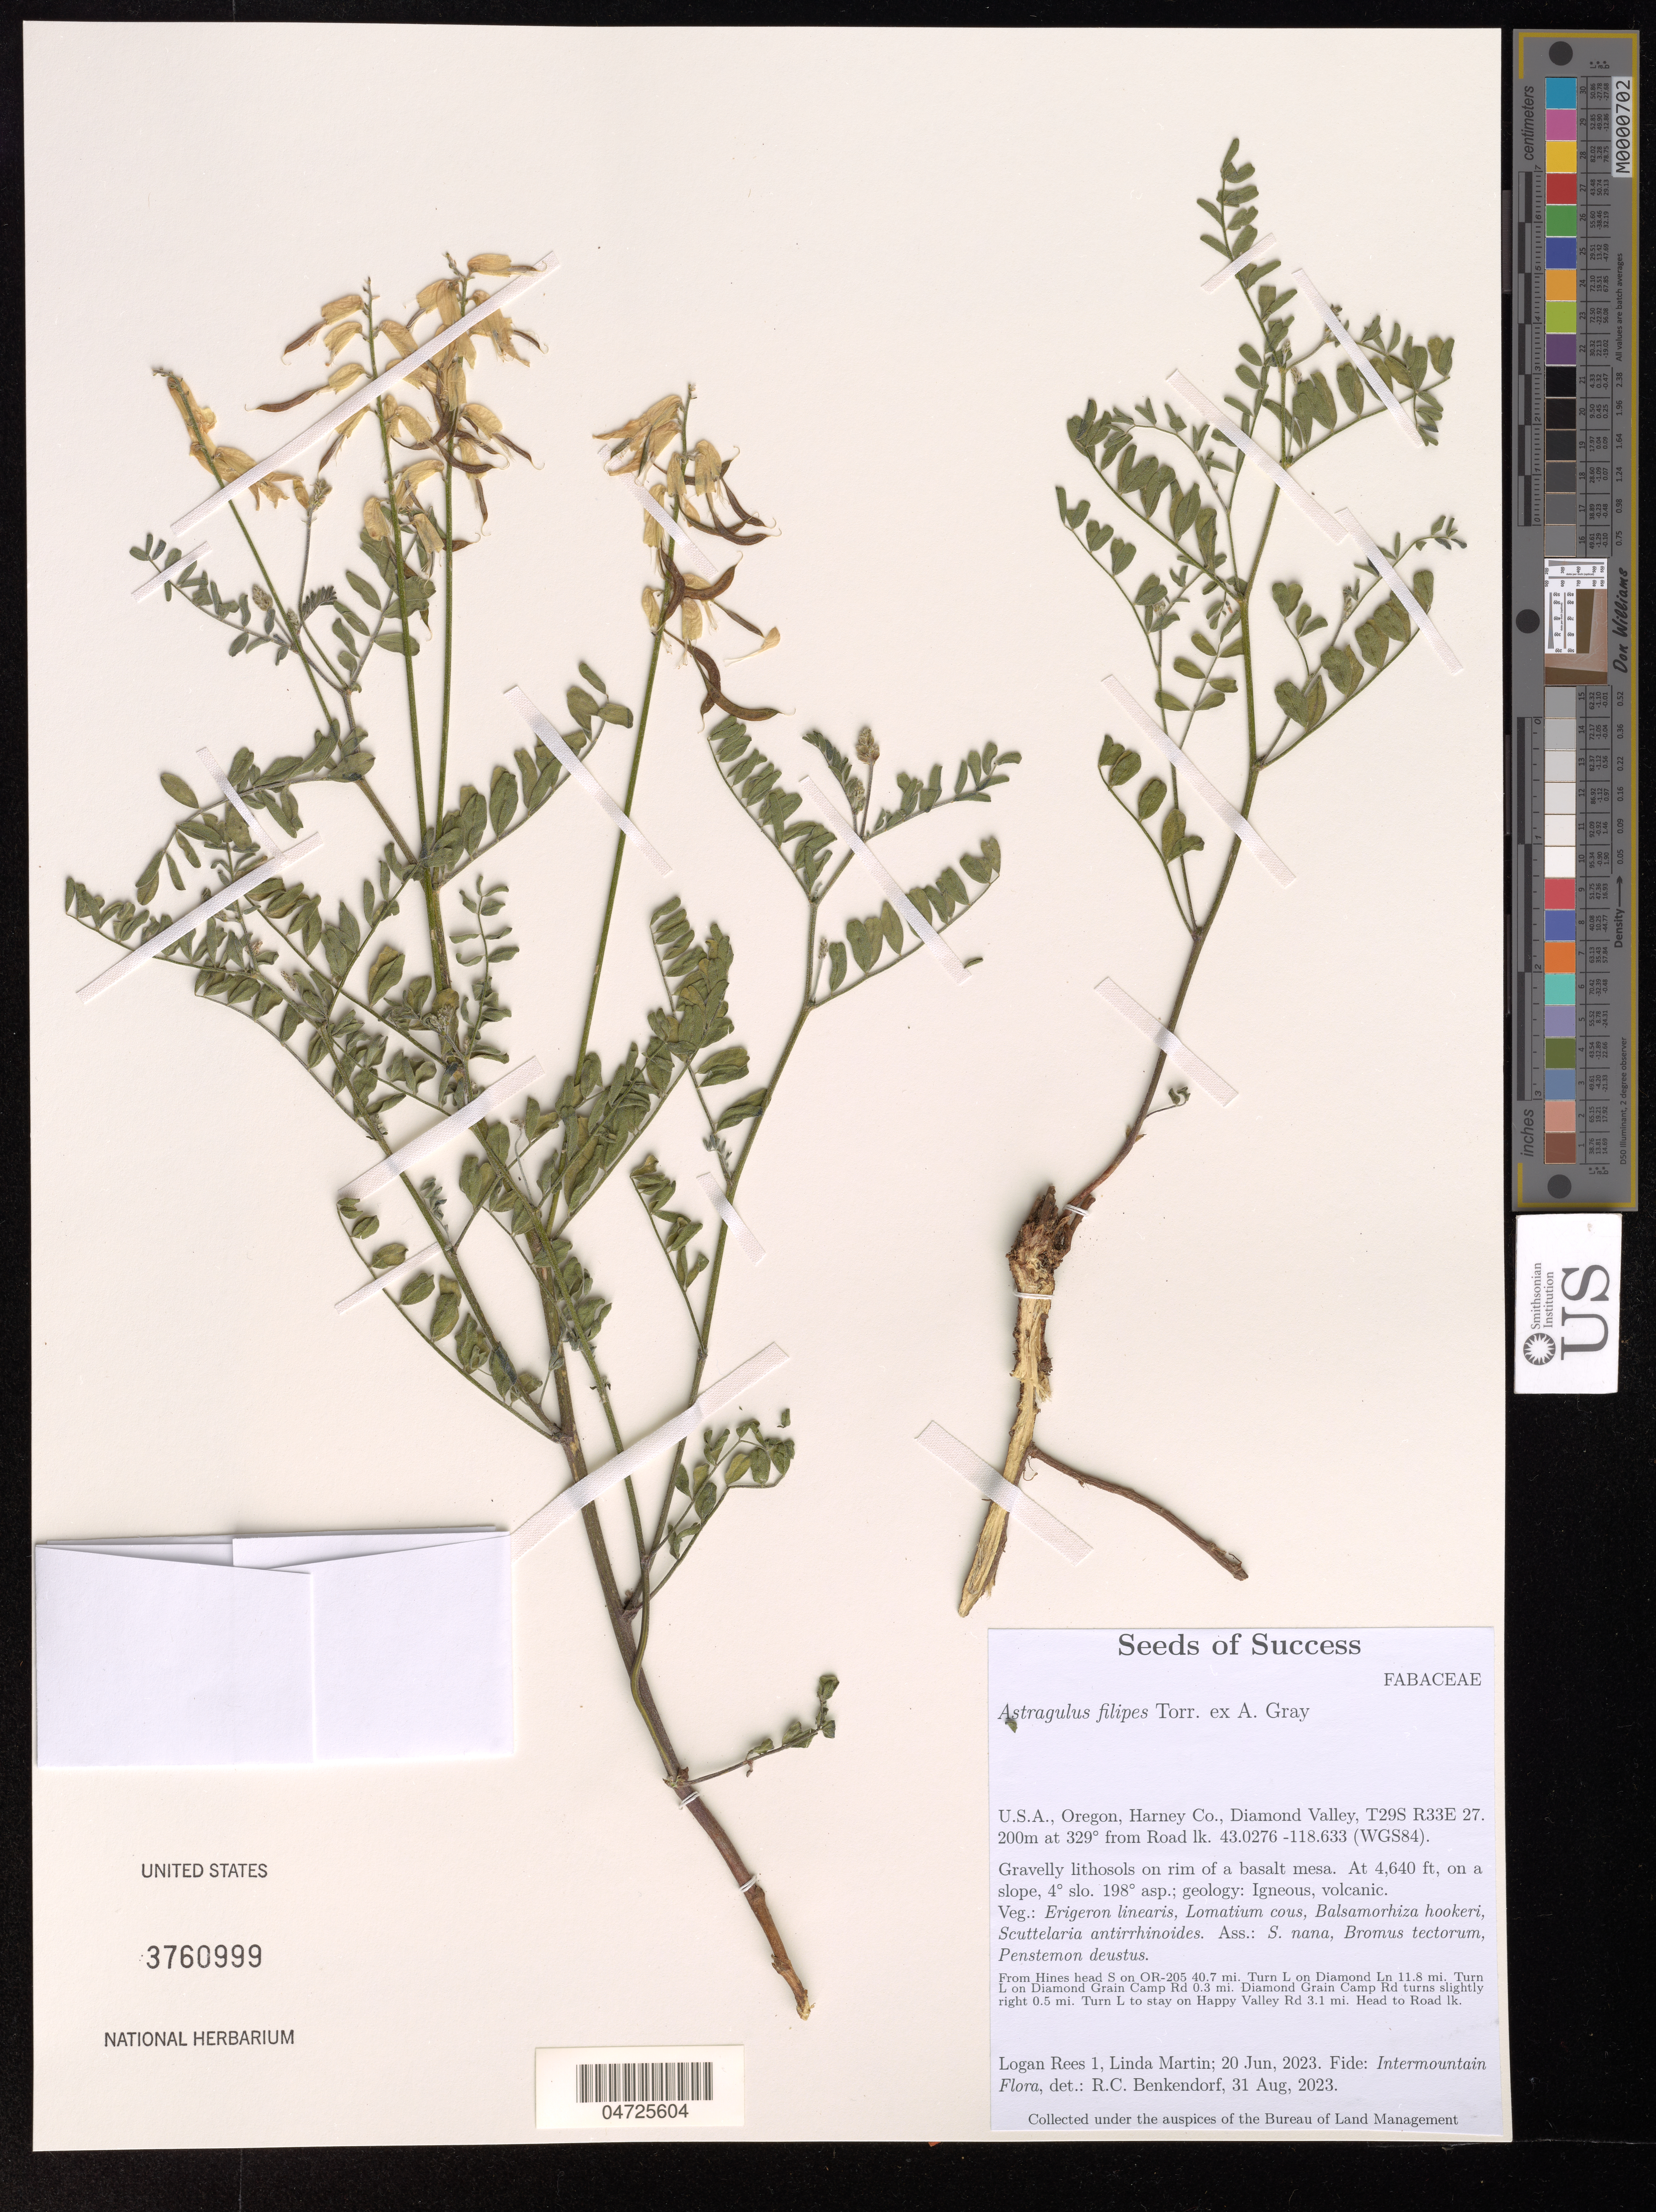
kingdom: Plantae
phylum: Tracheophyta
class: Magnoliopsida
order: Fabales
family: Fabaceae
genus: Astragalus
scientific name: Astragalus filipes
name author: A. Gray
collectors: L. Rees & L. Martin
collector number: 1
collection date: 2023-06-20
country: United States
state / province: Oregon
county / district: Harney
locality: Harney Co., Diamond Valley, T29S R33E 27. 200m at 329º from Road lk. (WGS84). From Hines head S on OR-205 40.7 mi. Turn L on Diamond Ln 11.8 mi. Turn L on Diamond Grain Camp Rd 0.3 mi. Diamond Grain Camp Rd turns slightly right 0.5 mi. Turn L to stay on Happy Valley Rd 3.1 mi. Head to Road lk.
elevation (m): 1414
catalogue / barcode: US 3760999